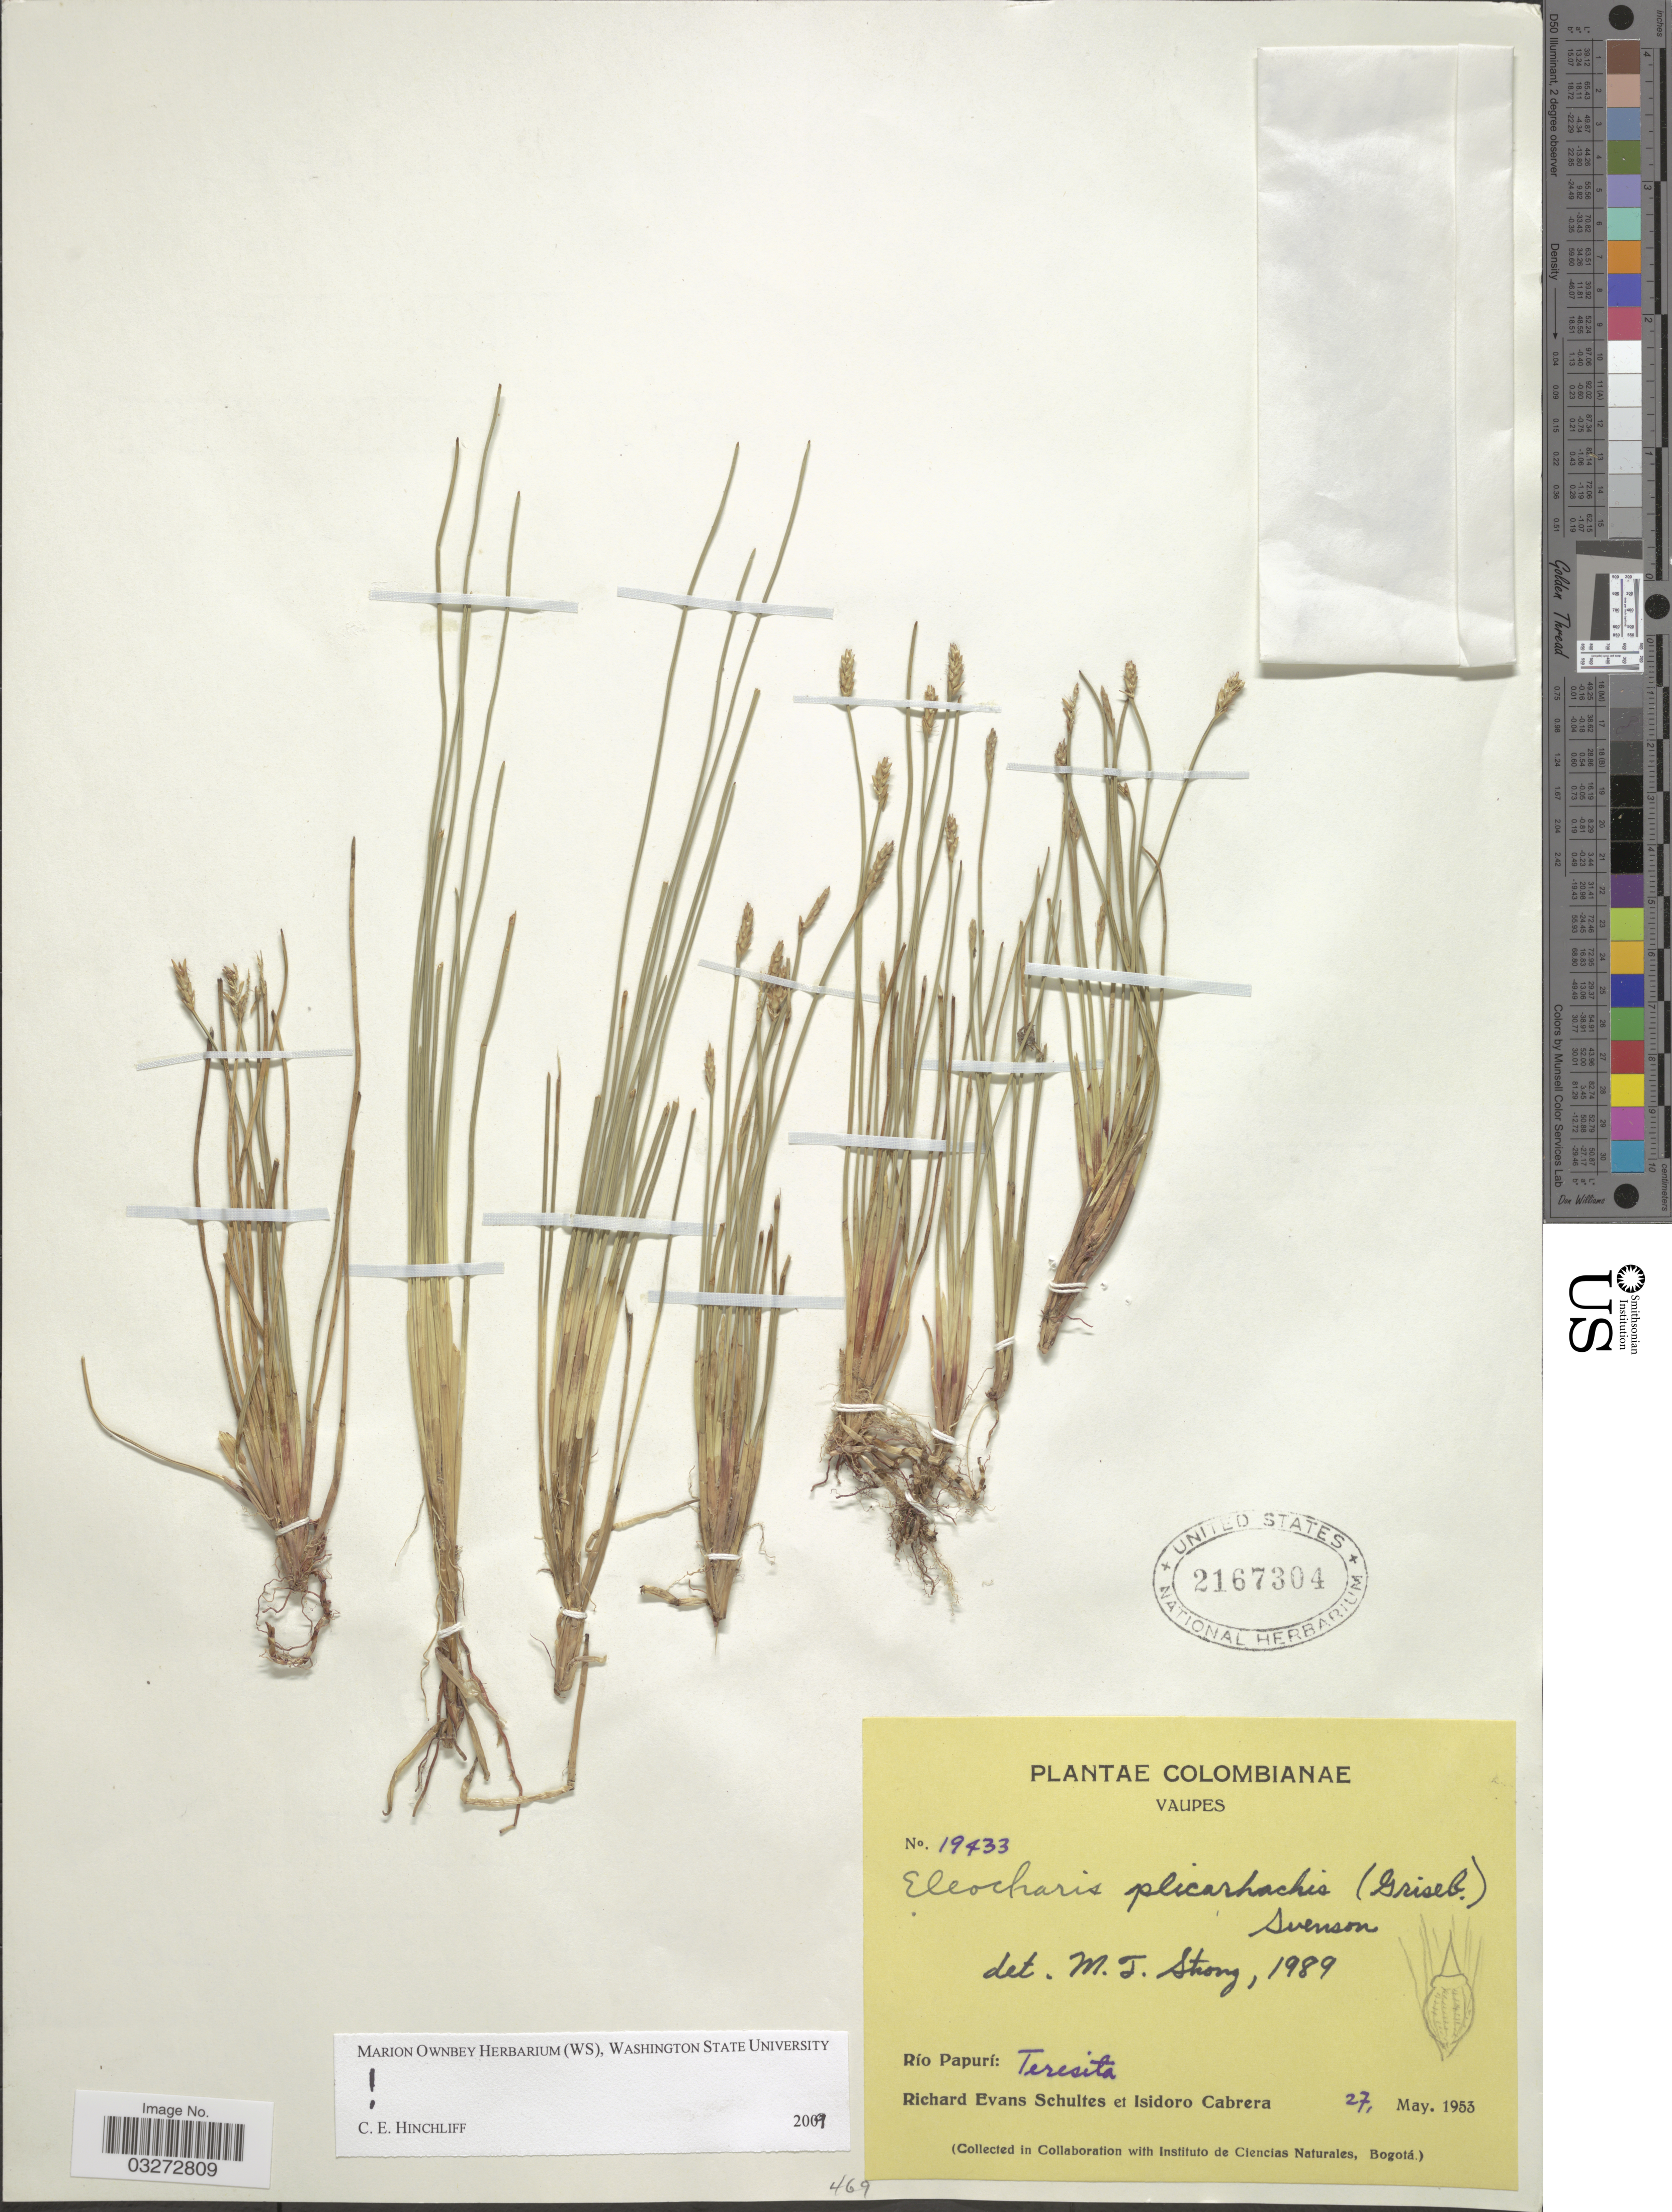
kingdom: Plantae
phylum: Tracheophyta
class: Liliopsida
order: Poales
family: Cyperaceae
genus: Eleocharis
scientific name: Eleocharis plicarhachis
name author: (Griseb.) Svenson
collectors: R. E. Schultes & I. Cabrera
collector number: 19433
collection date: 1953-05-27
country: Colombia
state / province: Vaupés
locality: Río Papurí: Teresita.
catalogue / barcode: US 2167304